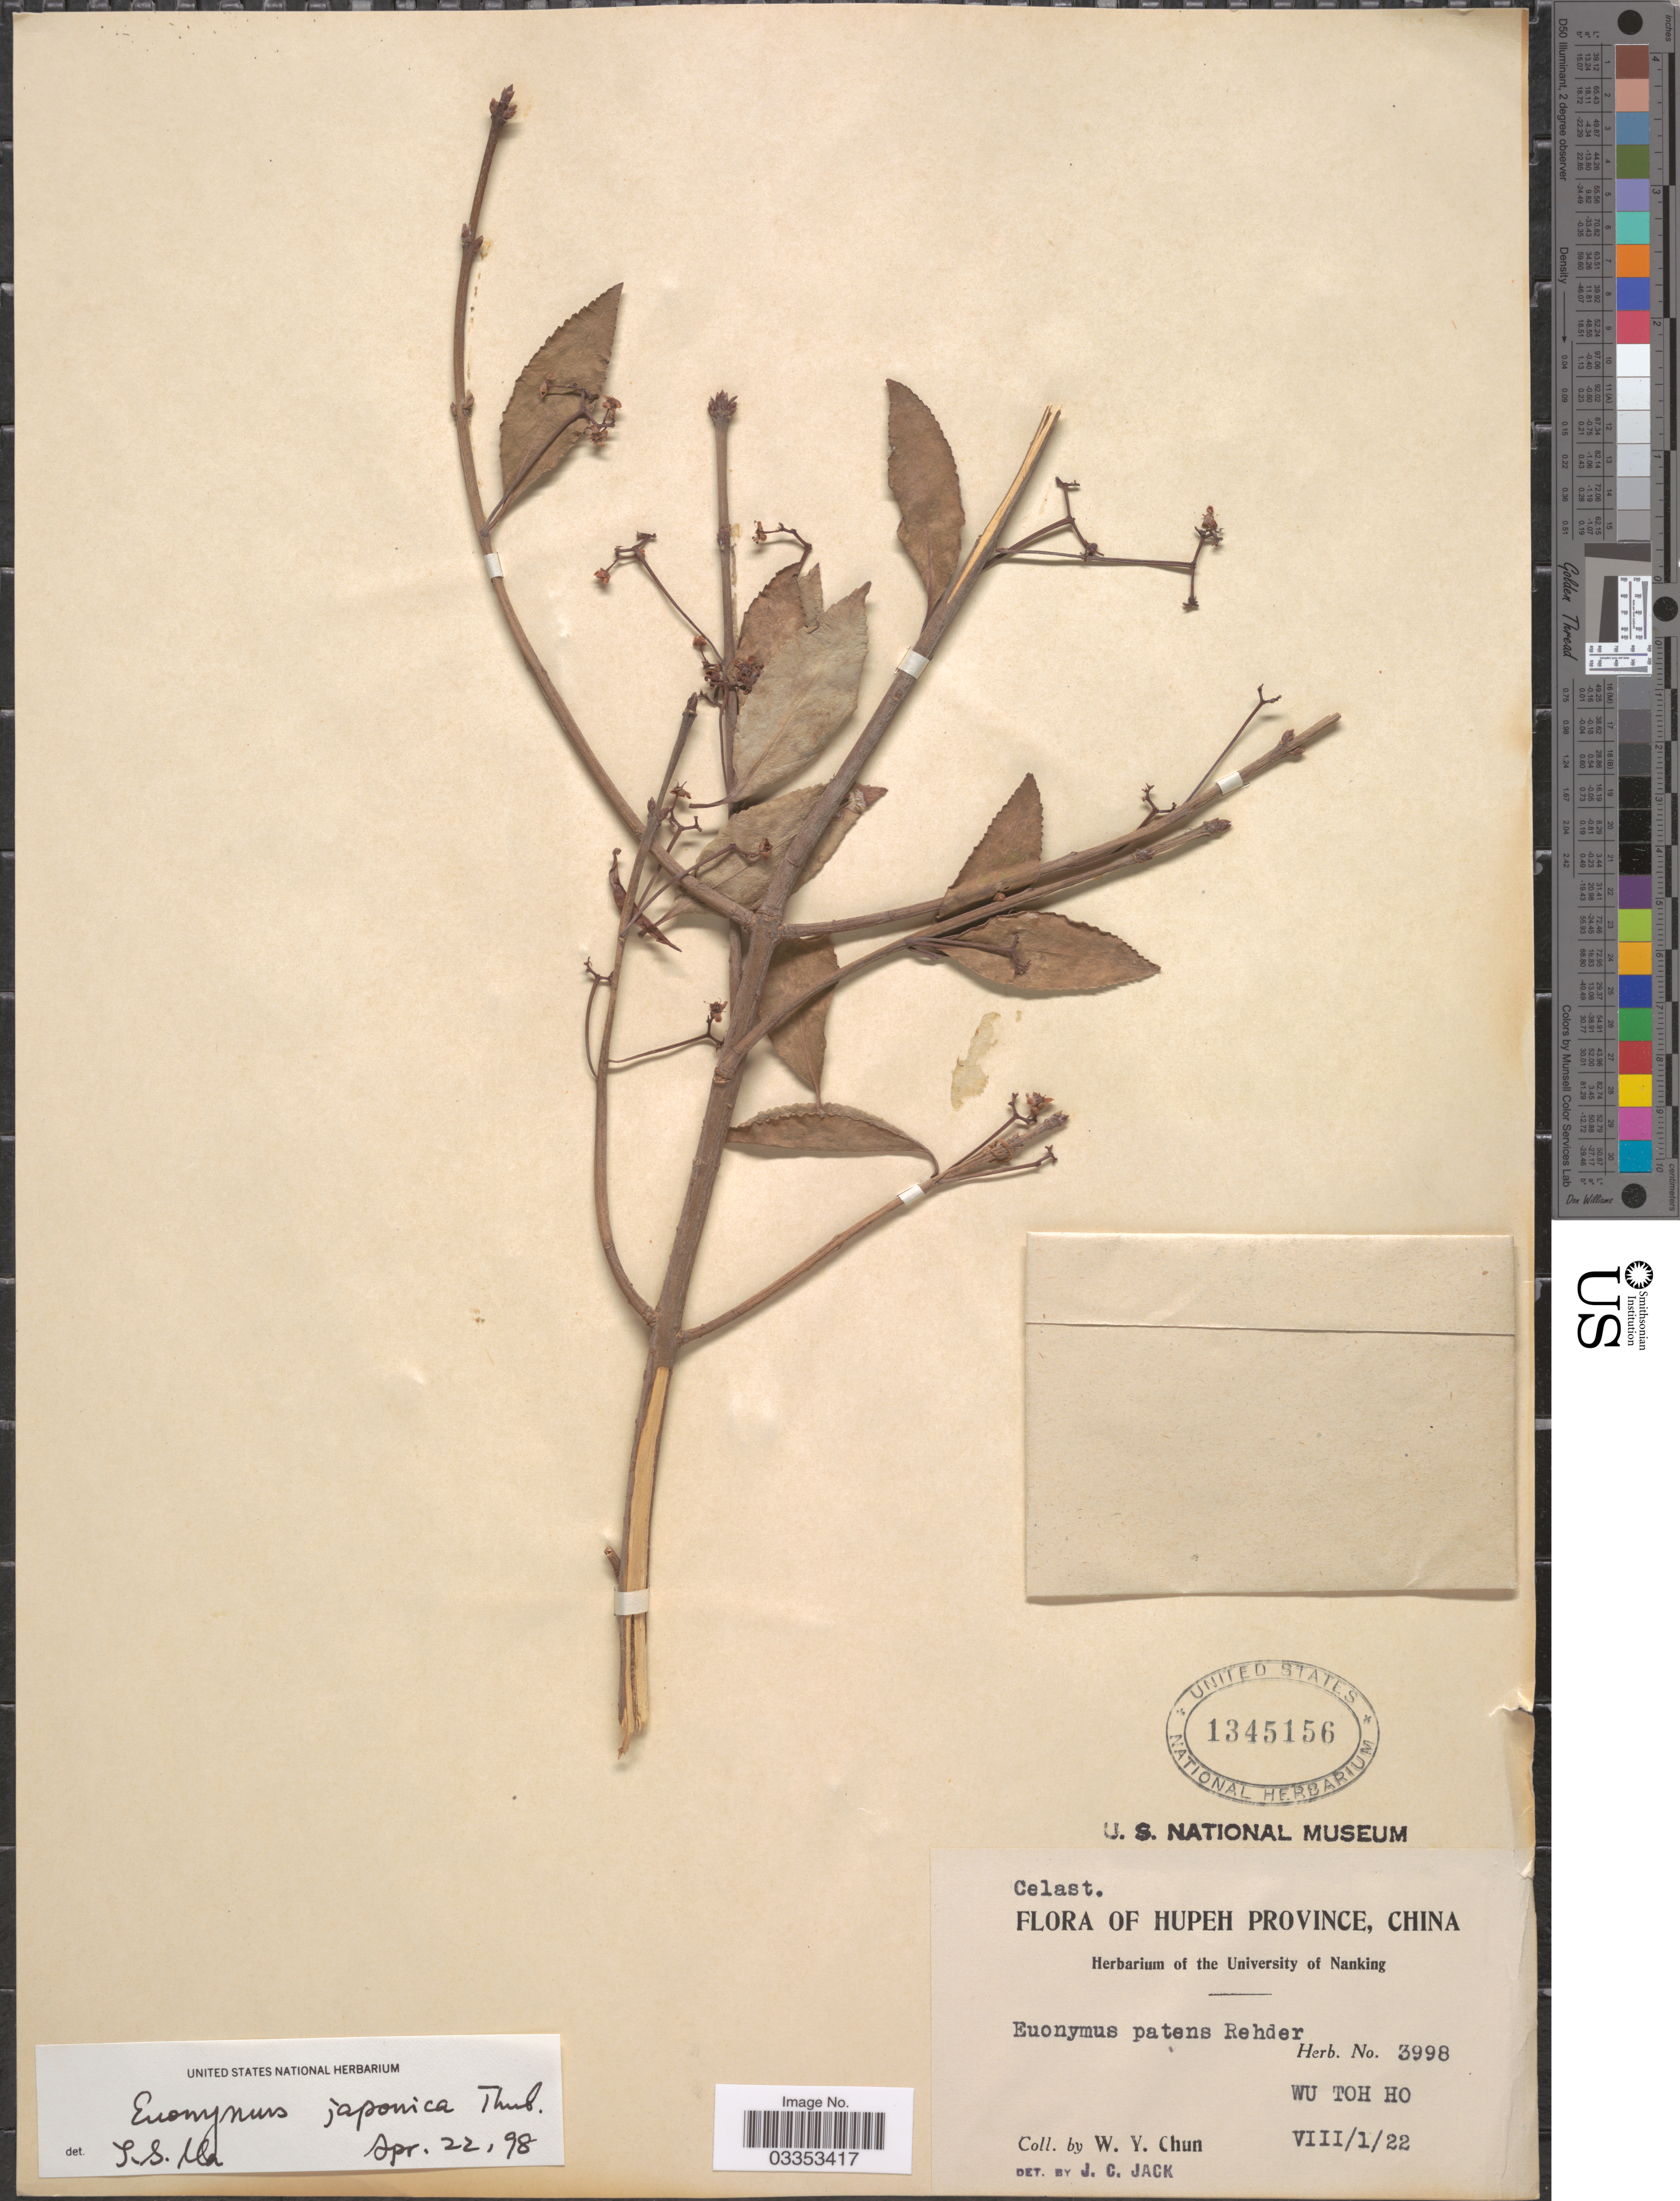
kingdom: Plantae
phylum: Tracheophyta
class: Magnoliopsida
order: Celastrales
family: Celastraceae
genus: Euonymus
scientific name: Euonymus japonicus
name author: Thunb.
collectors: W. Y. Chun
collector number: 3998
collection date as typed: Transcribed d/m/y: 1/8/22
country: China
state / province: Hubei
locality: Hupeh Province. Wu Toh Ho.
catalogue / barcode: US 1345156